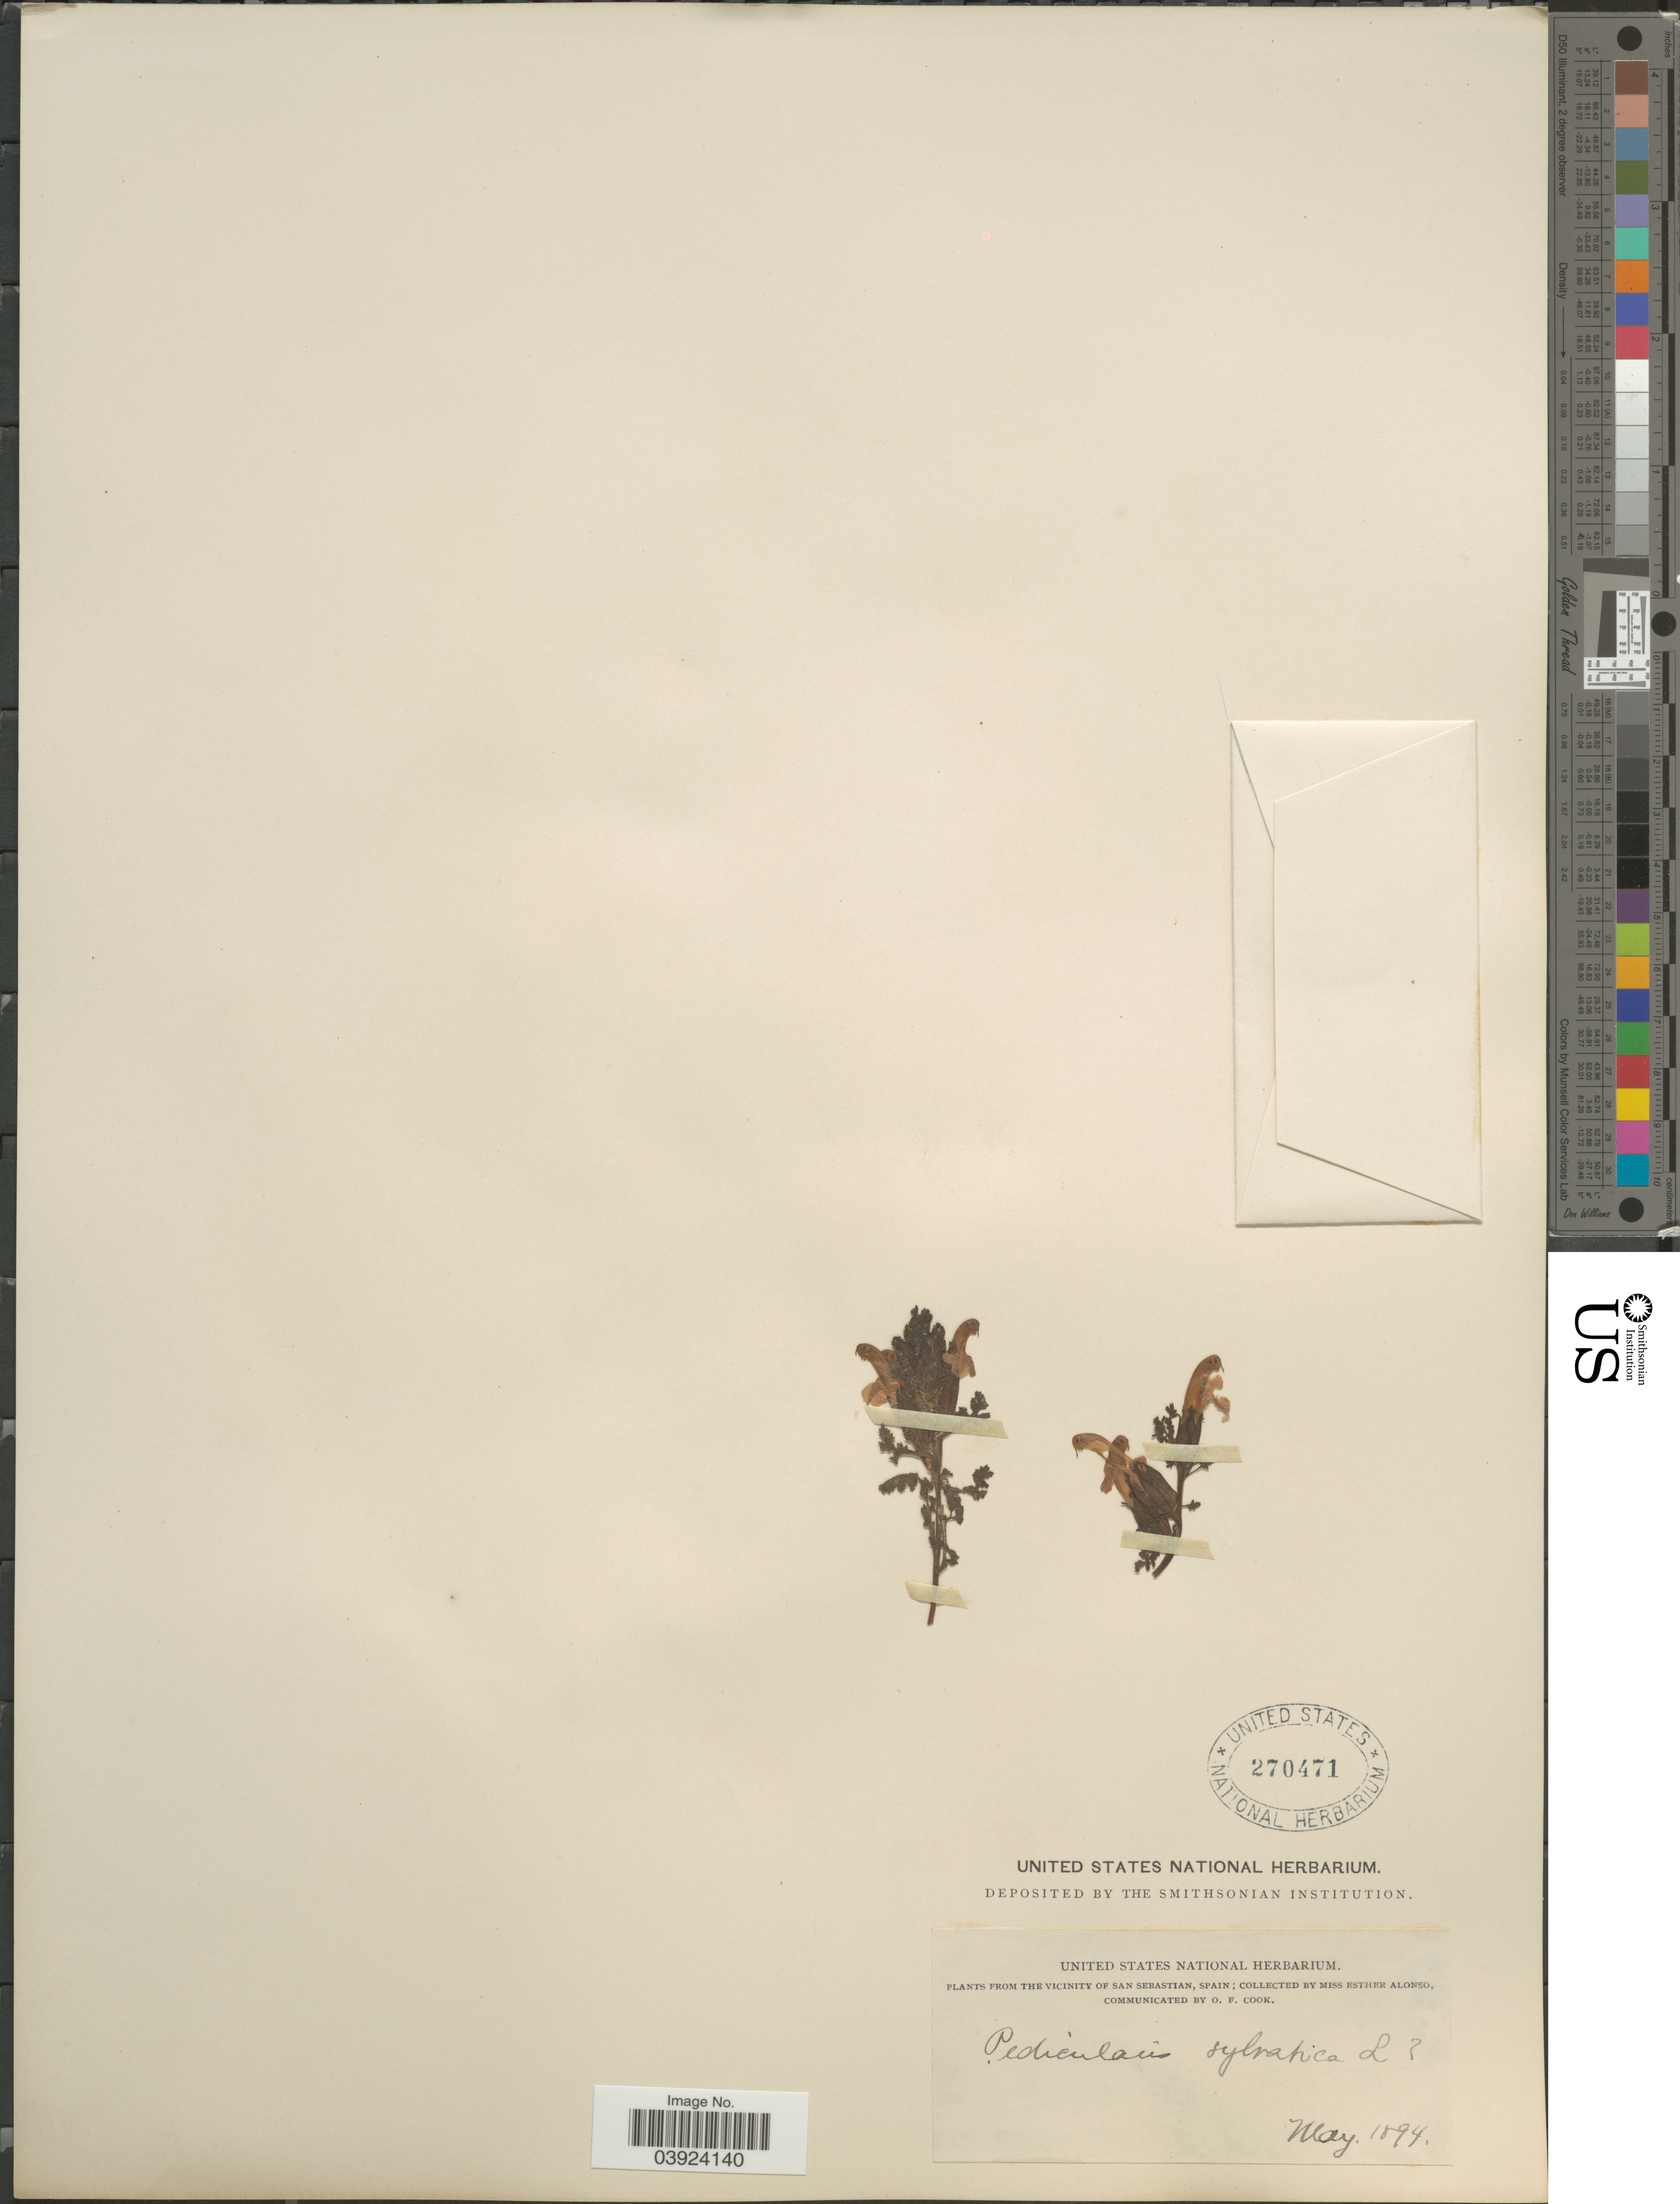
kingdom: Plantae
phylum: Tracheophyta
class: Magnoliopsida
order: Lamiales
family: Orobanchaceae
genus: Pedicularis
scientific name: Pedicularis sylvatica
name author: L.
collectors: E. Alonso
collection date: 1894-05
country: Spain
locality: Vicinity of San Sebastian.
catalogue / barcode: US 270471